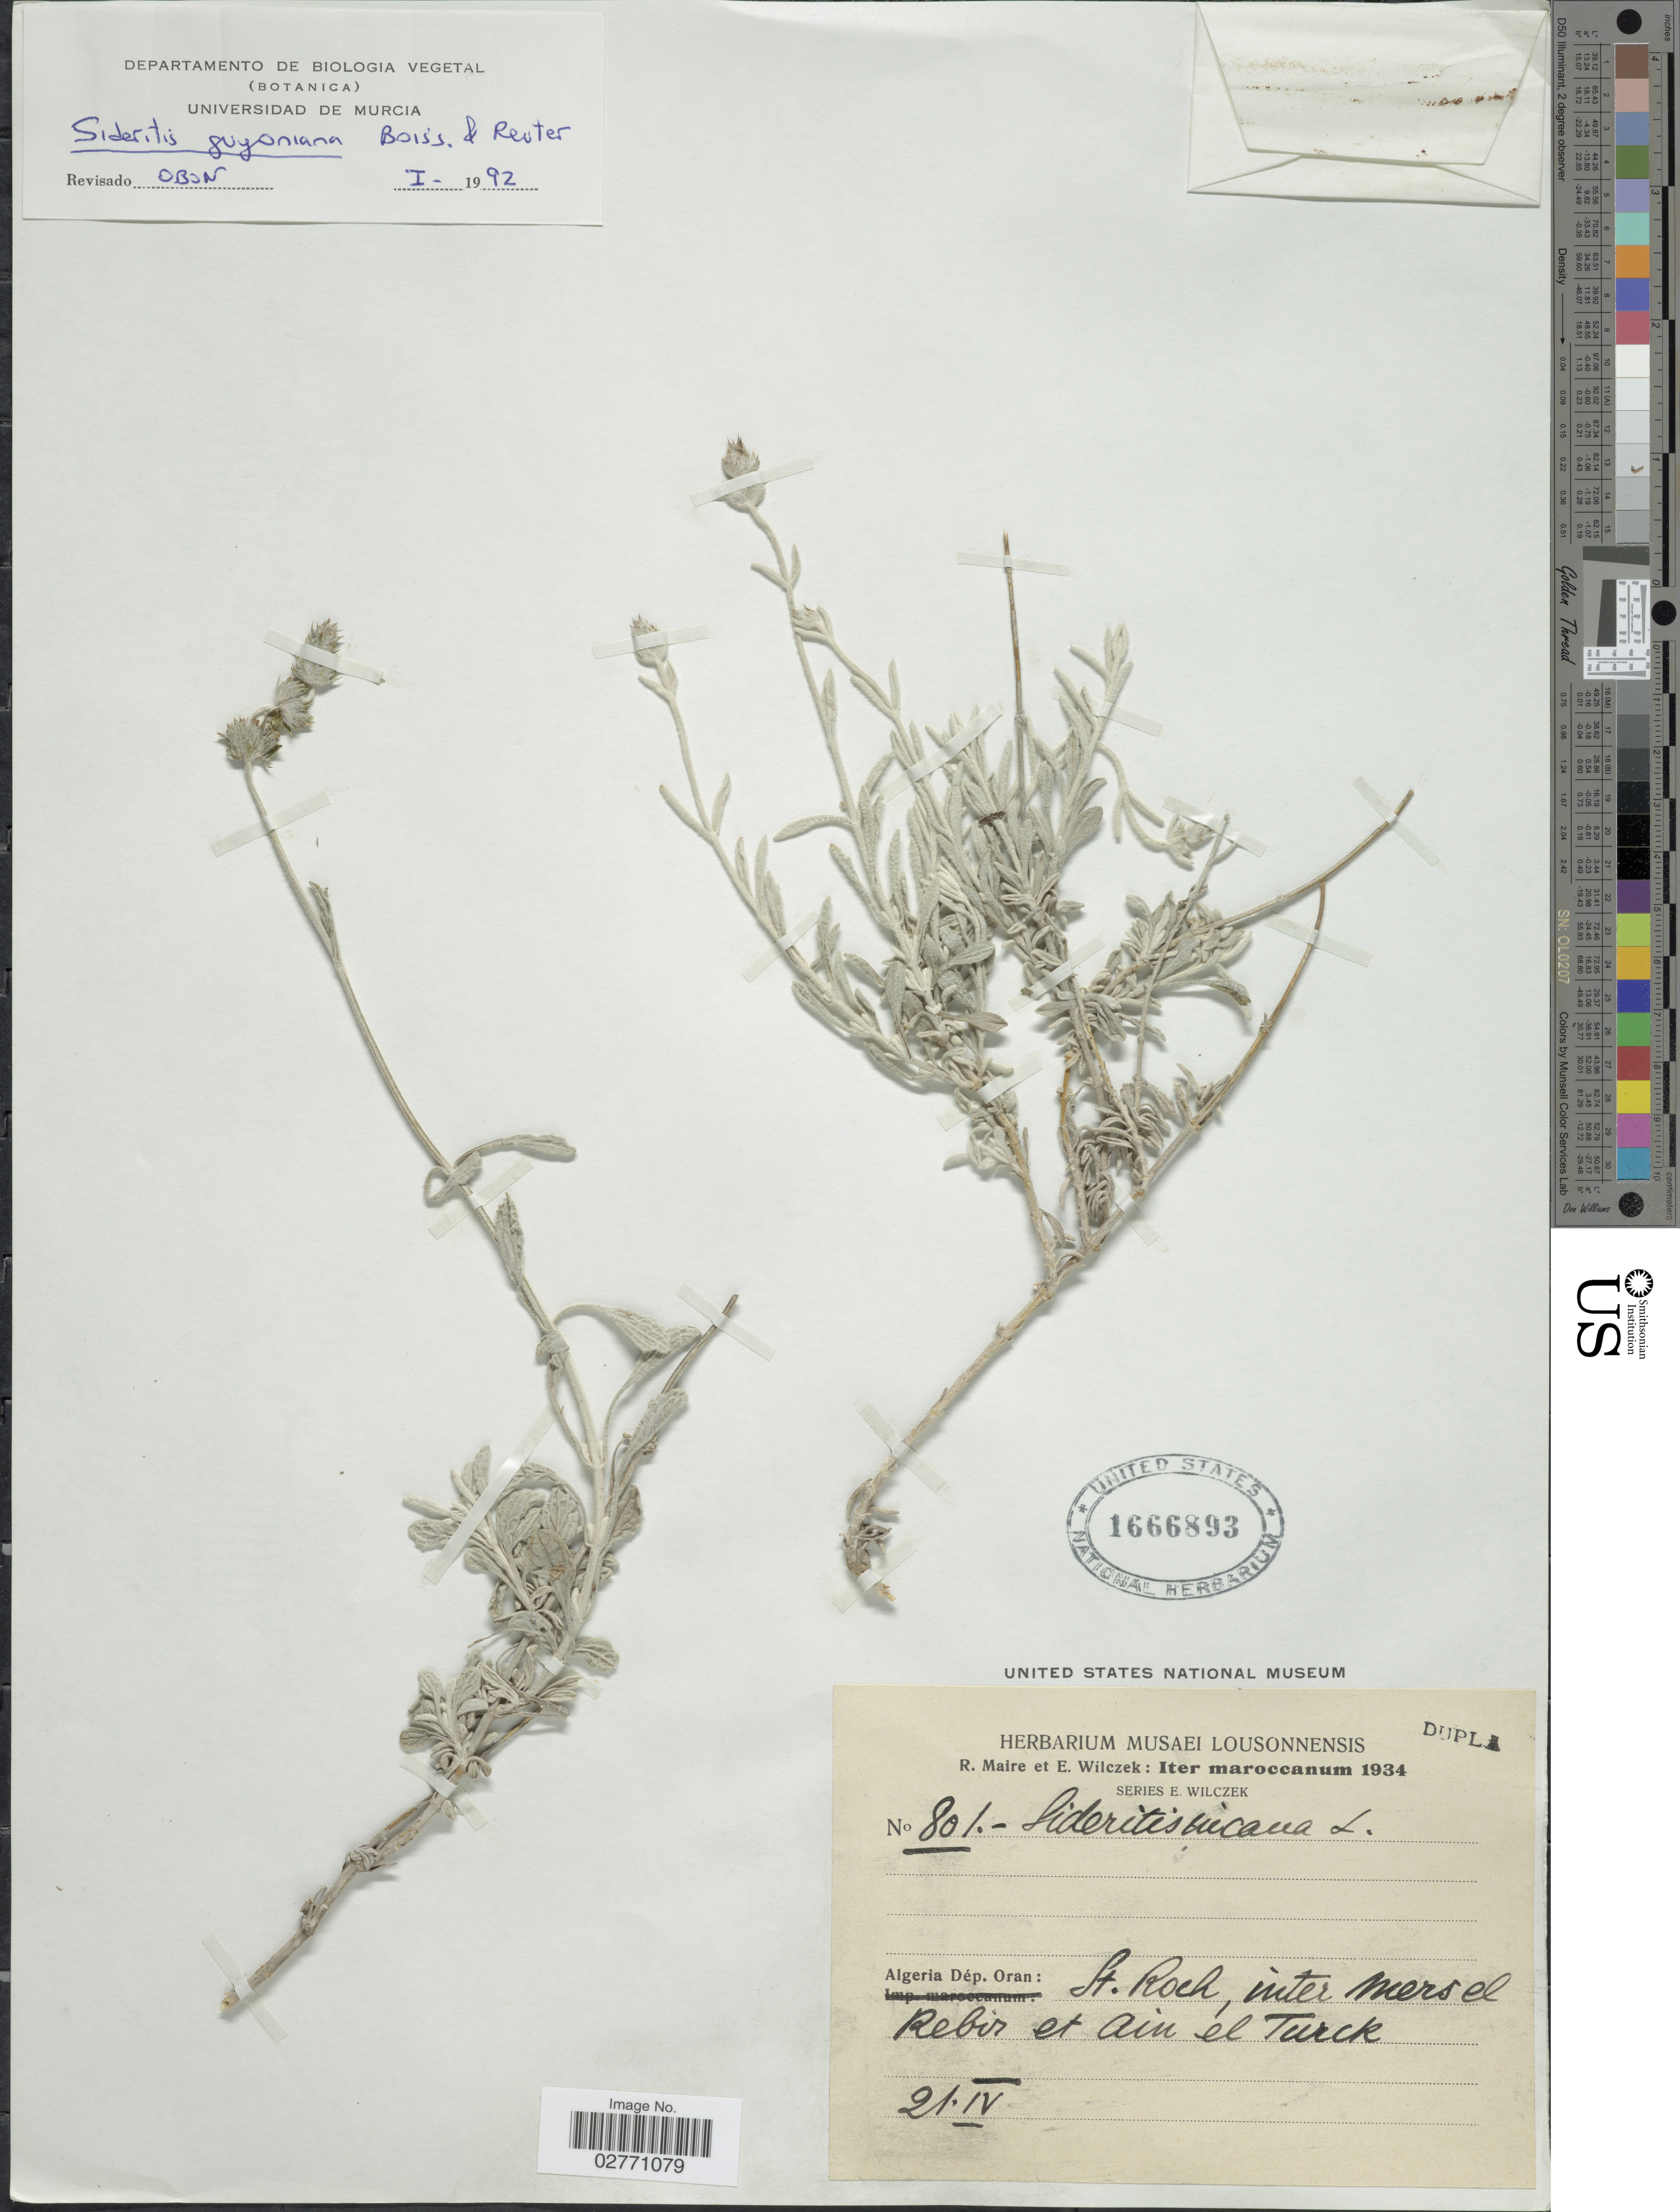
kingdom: Plantae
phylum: Tracheophyta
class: Magnoliopsida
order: Lamiales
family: Lamiaceae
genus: Sideritis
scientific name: Sideritis guyoniana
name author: Boiss. & Reut.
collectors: R. C. Maire & E. Wilczek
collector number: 801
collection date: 1934-04-21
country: Algeria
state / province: Oran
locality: St. Rock, inter mersel Rebir et Ain el Turck.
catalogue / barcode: US 1666893